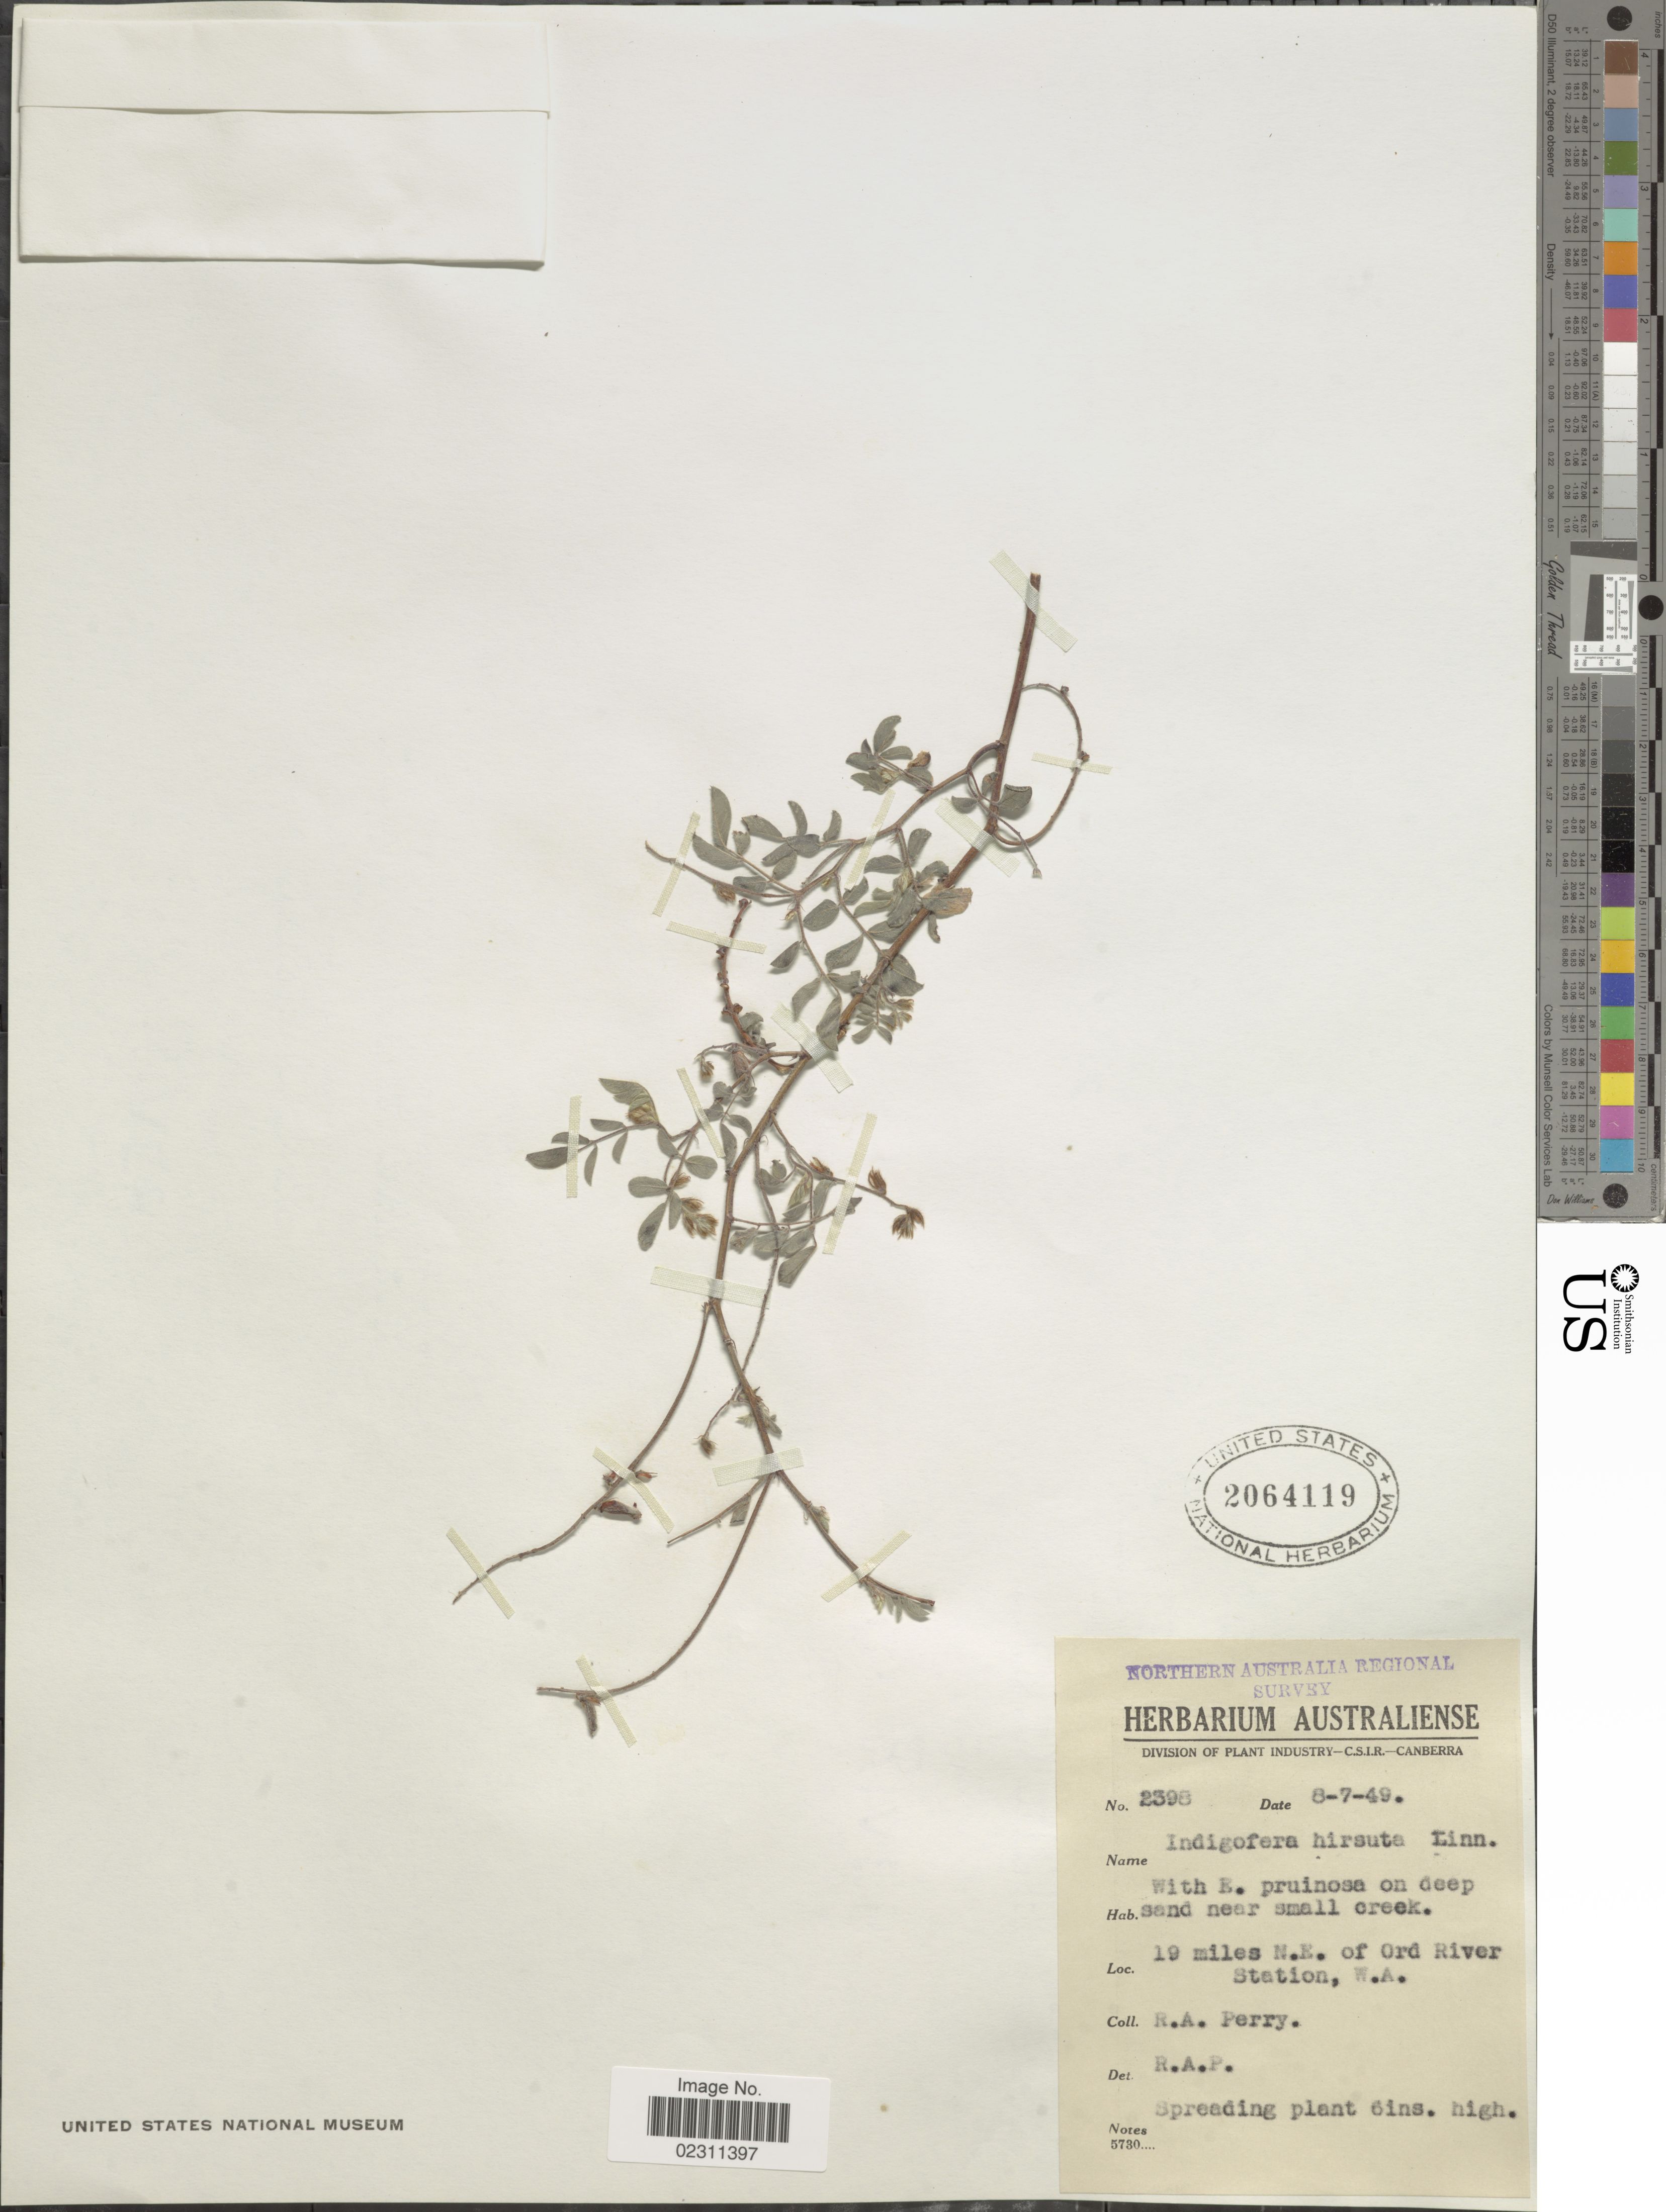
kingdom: Plantae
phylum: Tracheophyta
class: Magnoliopsida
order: Fabales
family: Fabaceae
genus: Indigofera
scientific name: Indigofera hirsuta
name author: L.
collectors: Perry, R. A.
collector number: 2398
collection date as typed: Transcribed d/m/y: 8/7/49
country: Australia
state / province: Western Australia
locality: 19 miles N.E. of Ord River Station, W.A.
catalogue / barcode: US 2064119